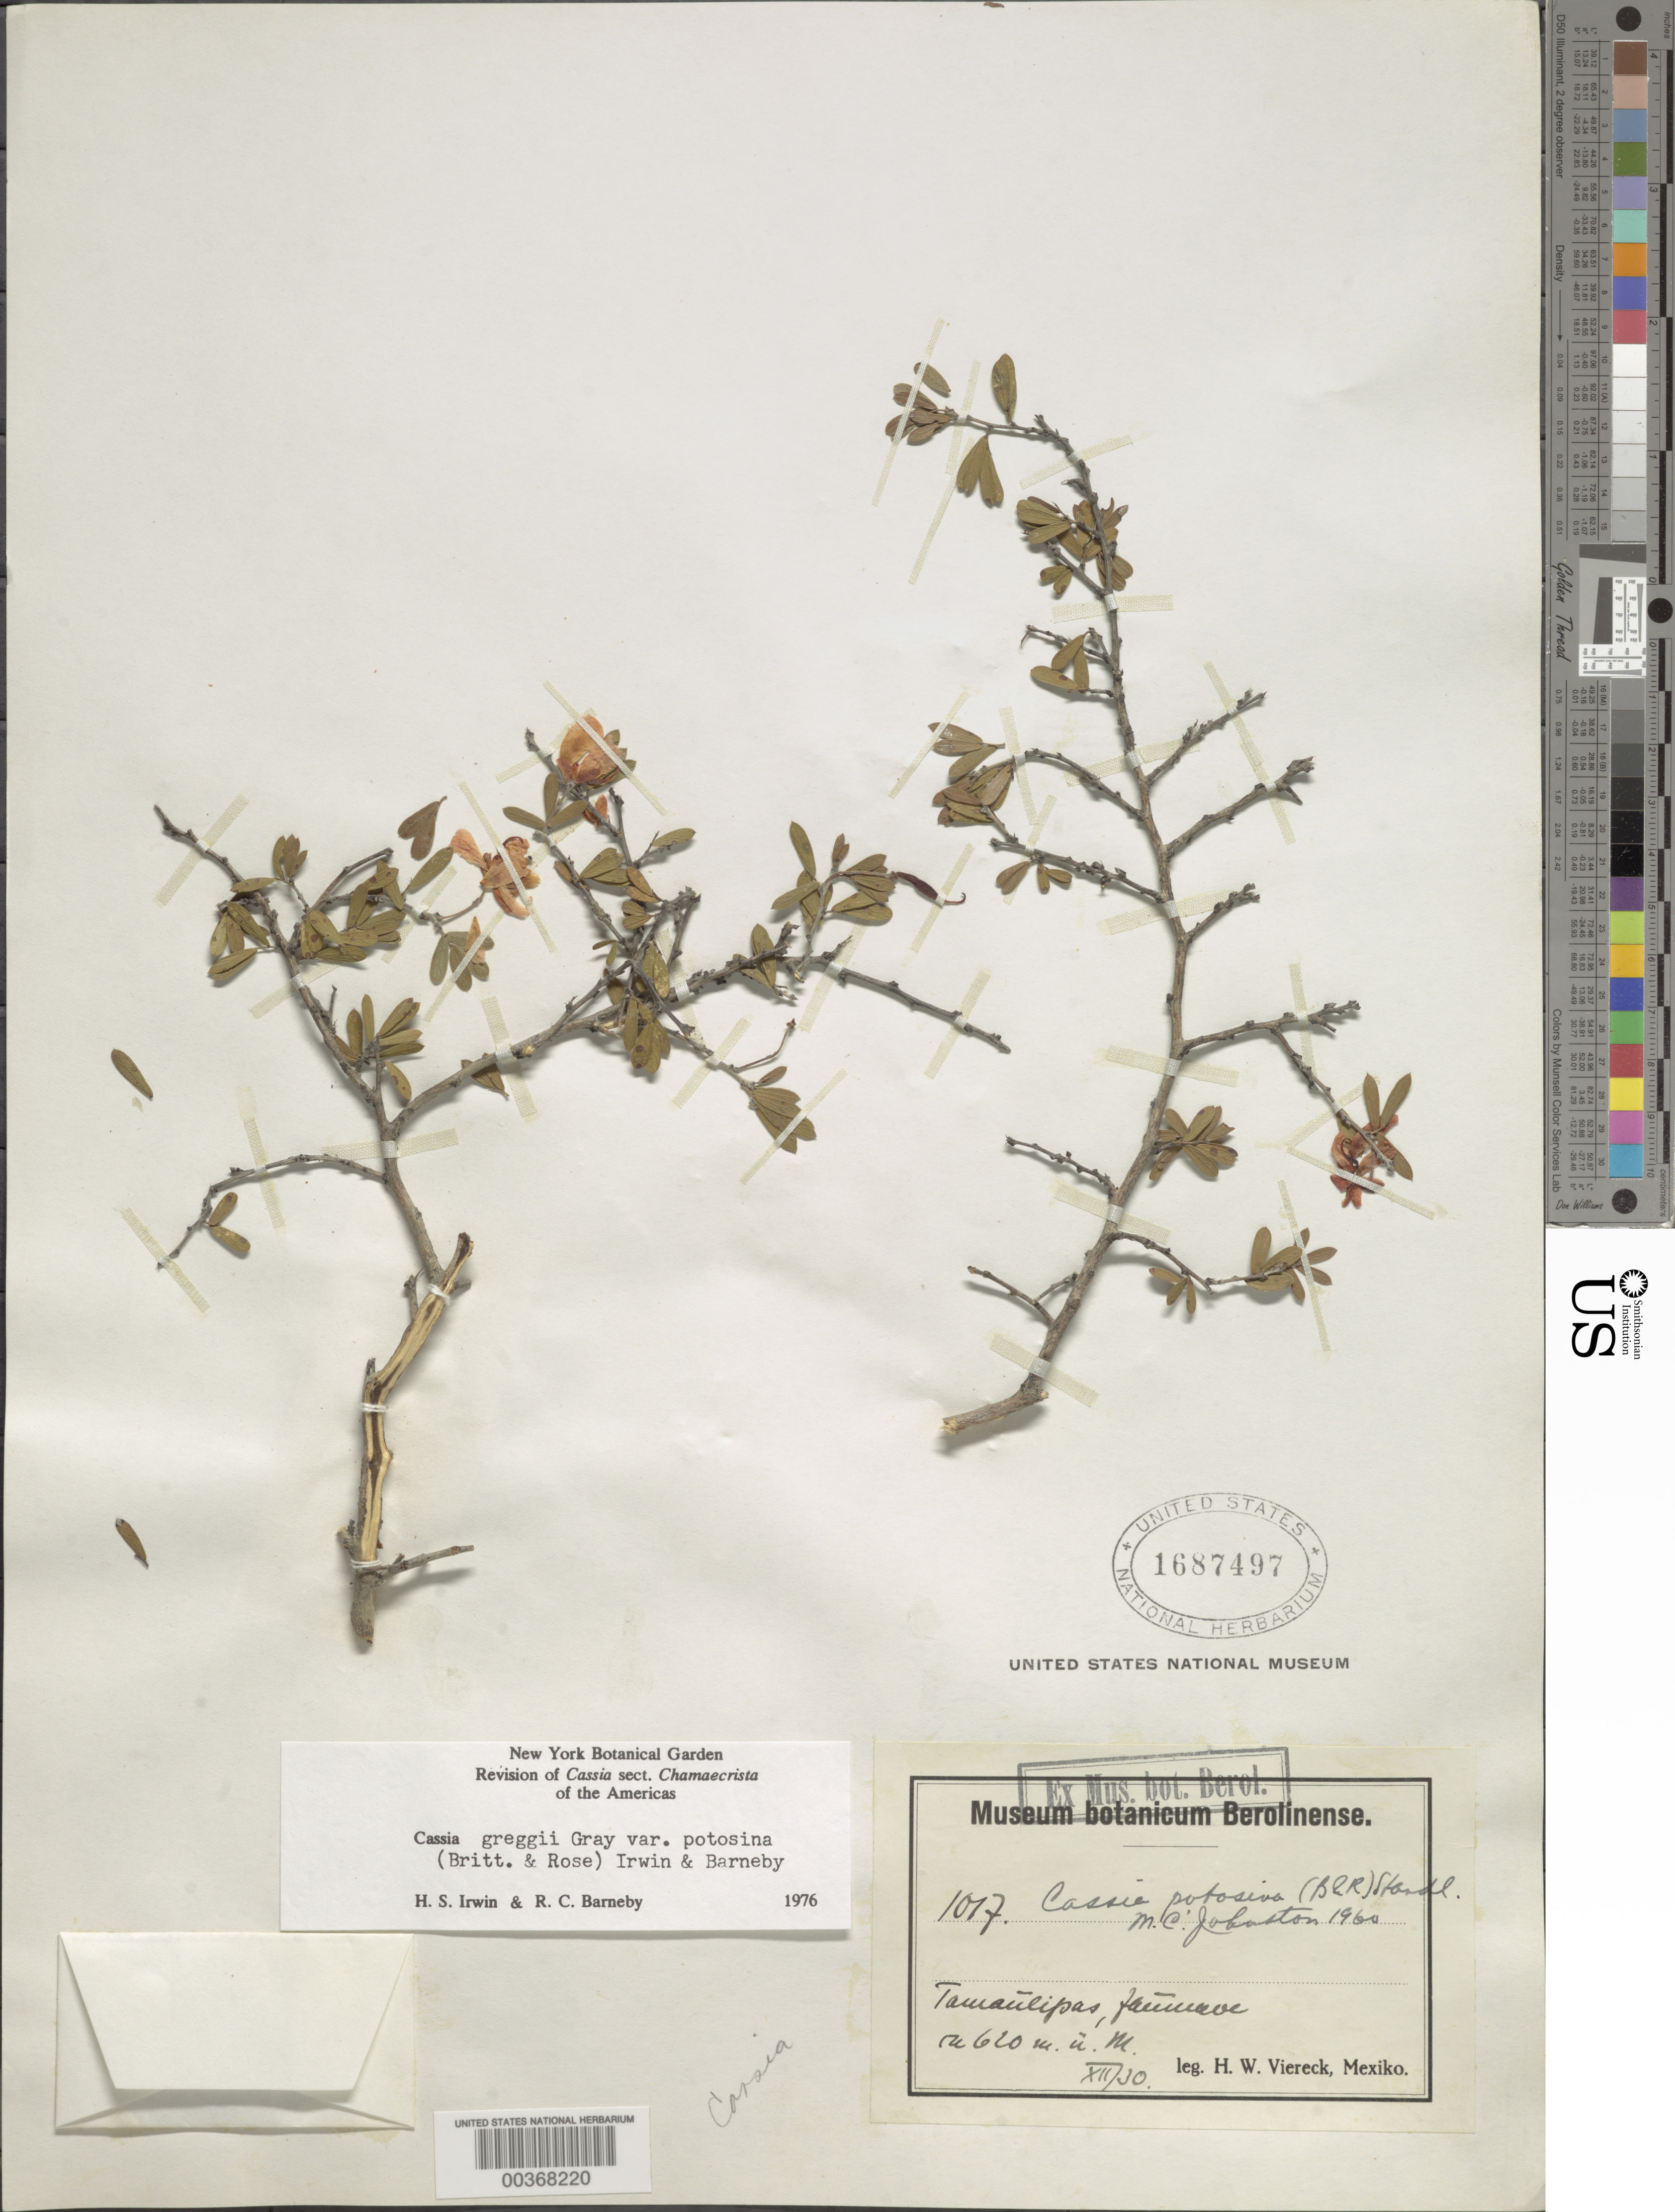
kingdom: Plantae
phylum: Tracheophyta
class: Magnoliopsida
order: Fabales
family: Fabaceae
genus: Chamaecrista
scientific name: Chamaecrista greggii var. potosina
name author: (Britton & Rose) H.S. Irwin ex Barneby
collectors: H. W. Viereck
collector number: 1017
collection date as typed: Dec 1930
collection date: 1930-12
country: Mexico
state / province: Tamaulipas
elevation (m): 620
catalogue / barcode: US 1687497